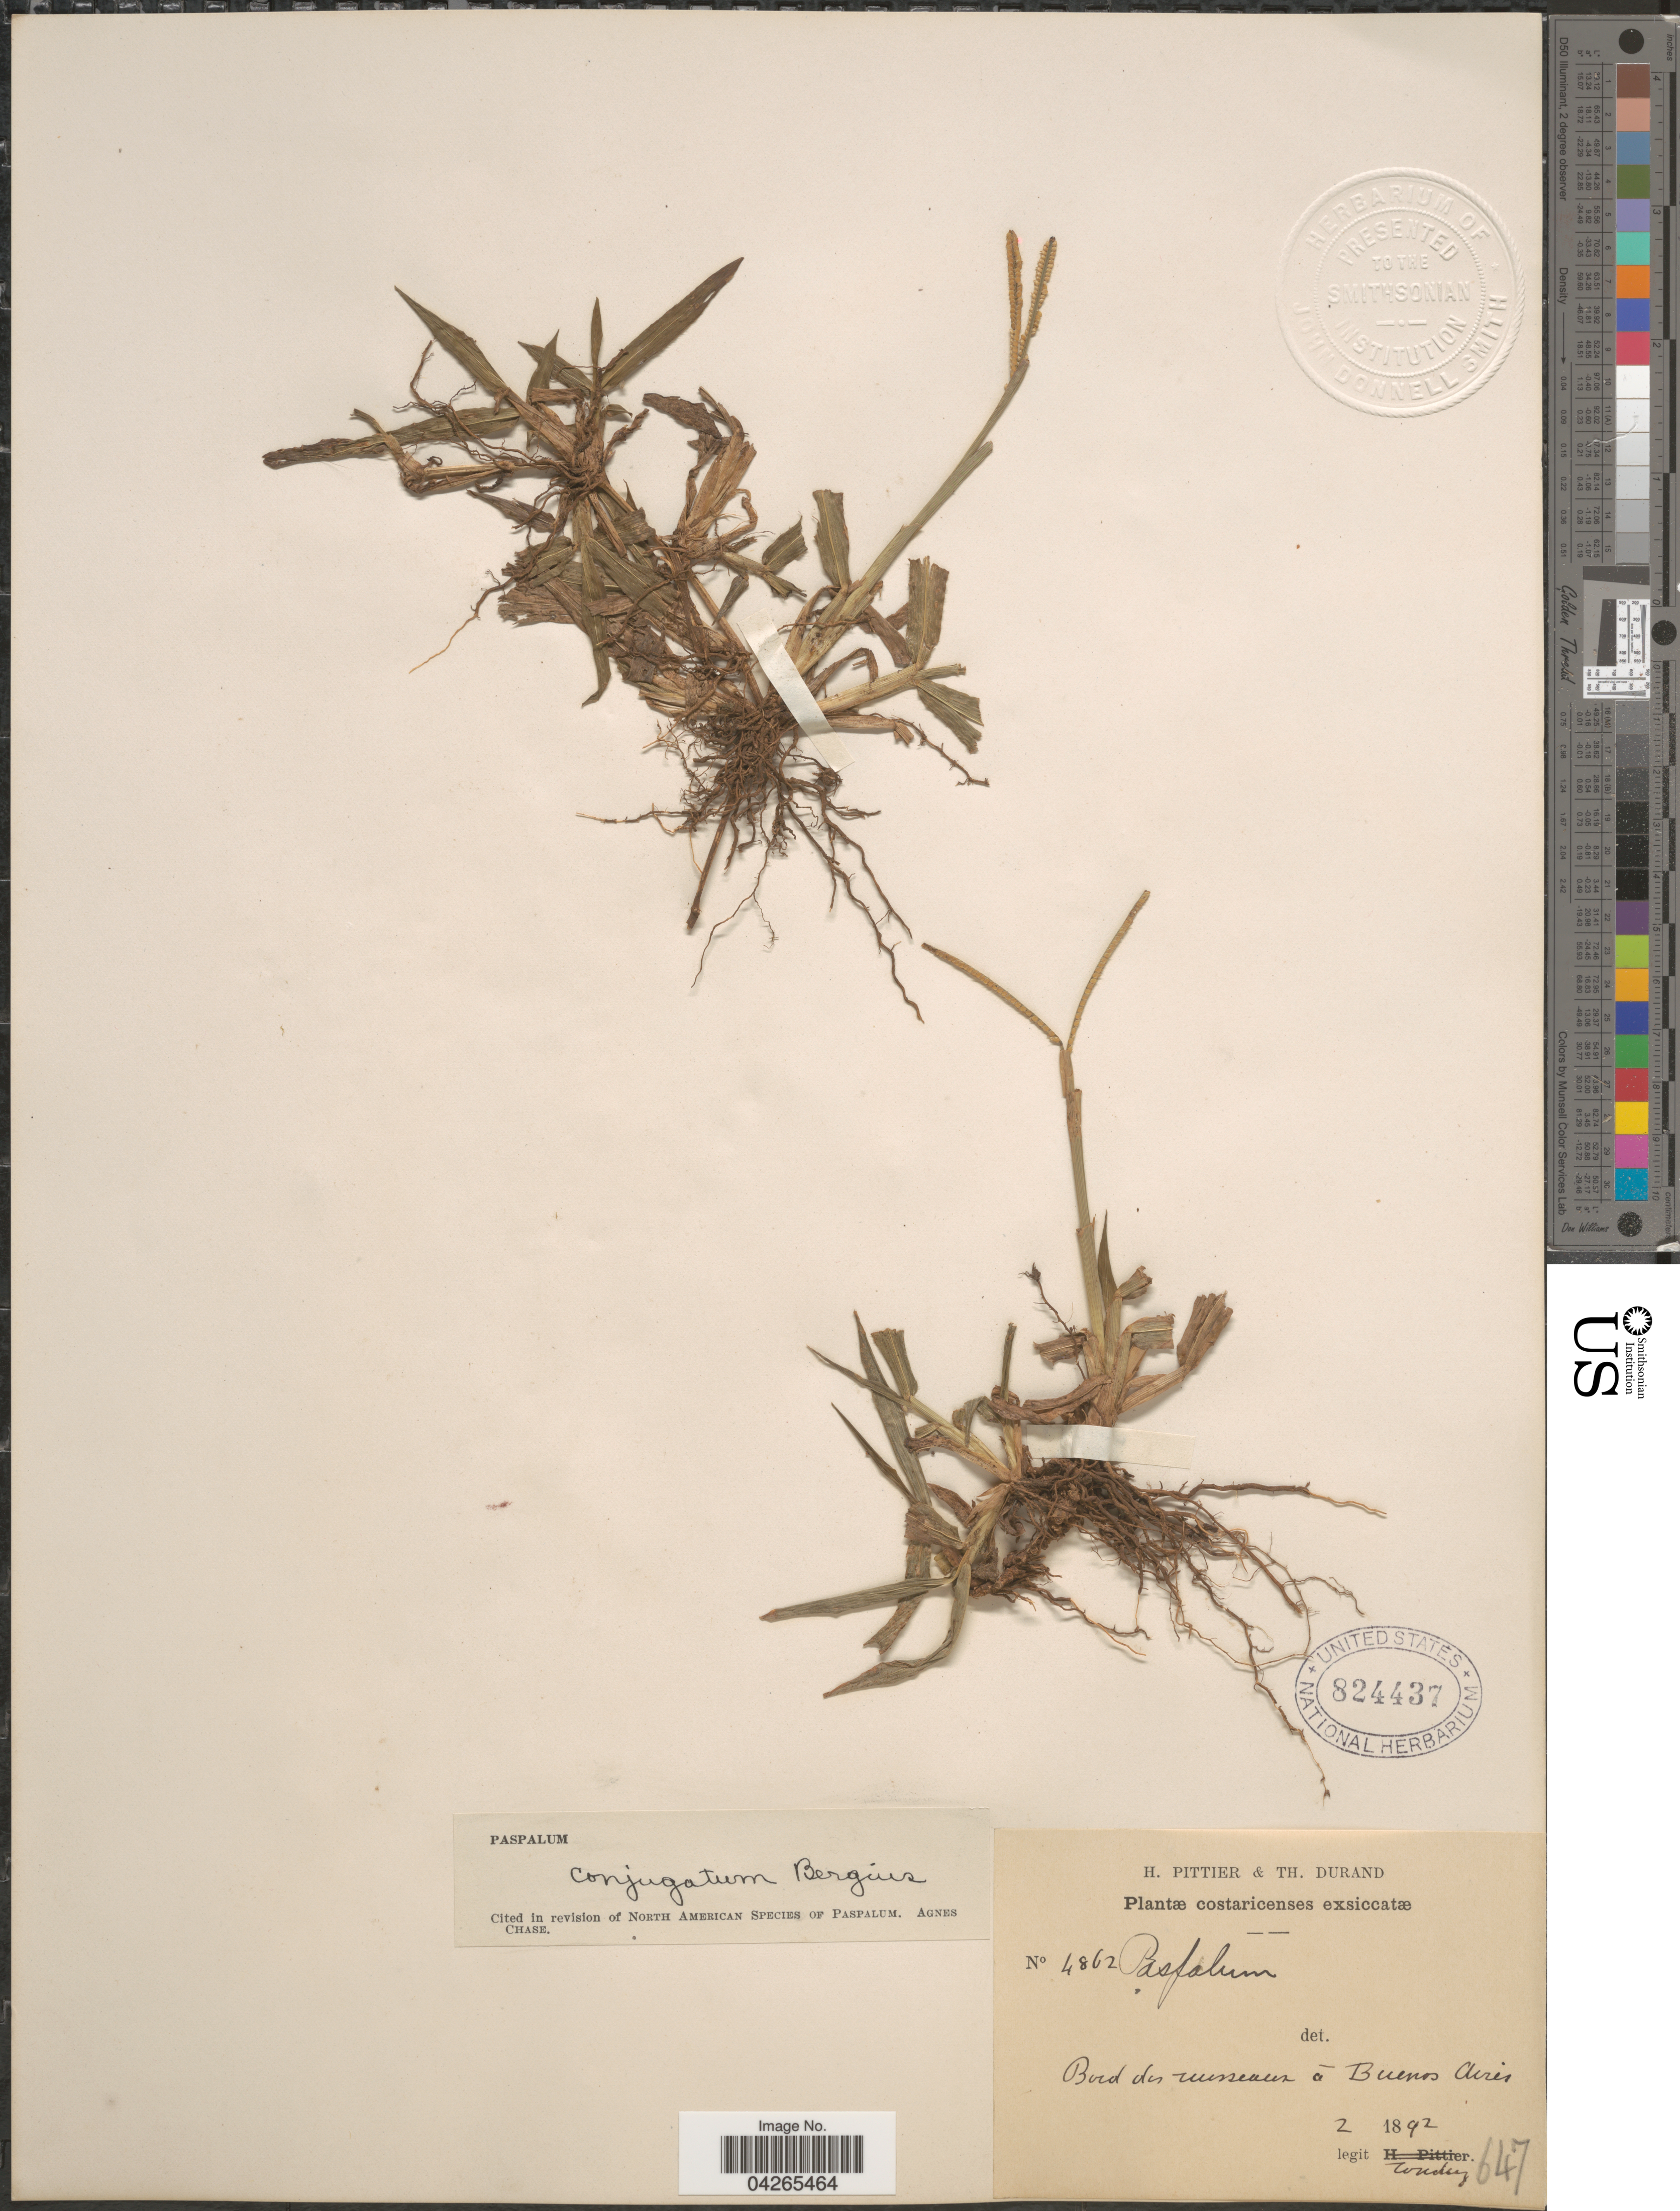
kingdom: Plantae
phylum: Tracheophyta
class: Liliopsida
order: Poales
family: Poaceae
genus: Paspalum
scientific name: Paspalum conjugatum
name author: P.J. Bergius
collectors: Tonduz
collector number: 4862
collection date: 1892-02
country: Costa Rica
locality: Bord des ruisseaux á Buenos Aires.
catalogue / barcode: US 824437